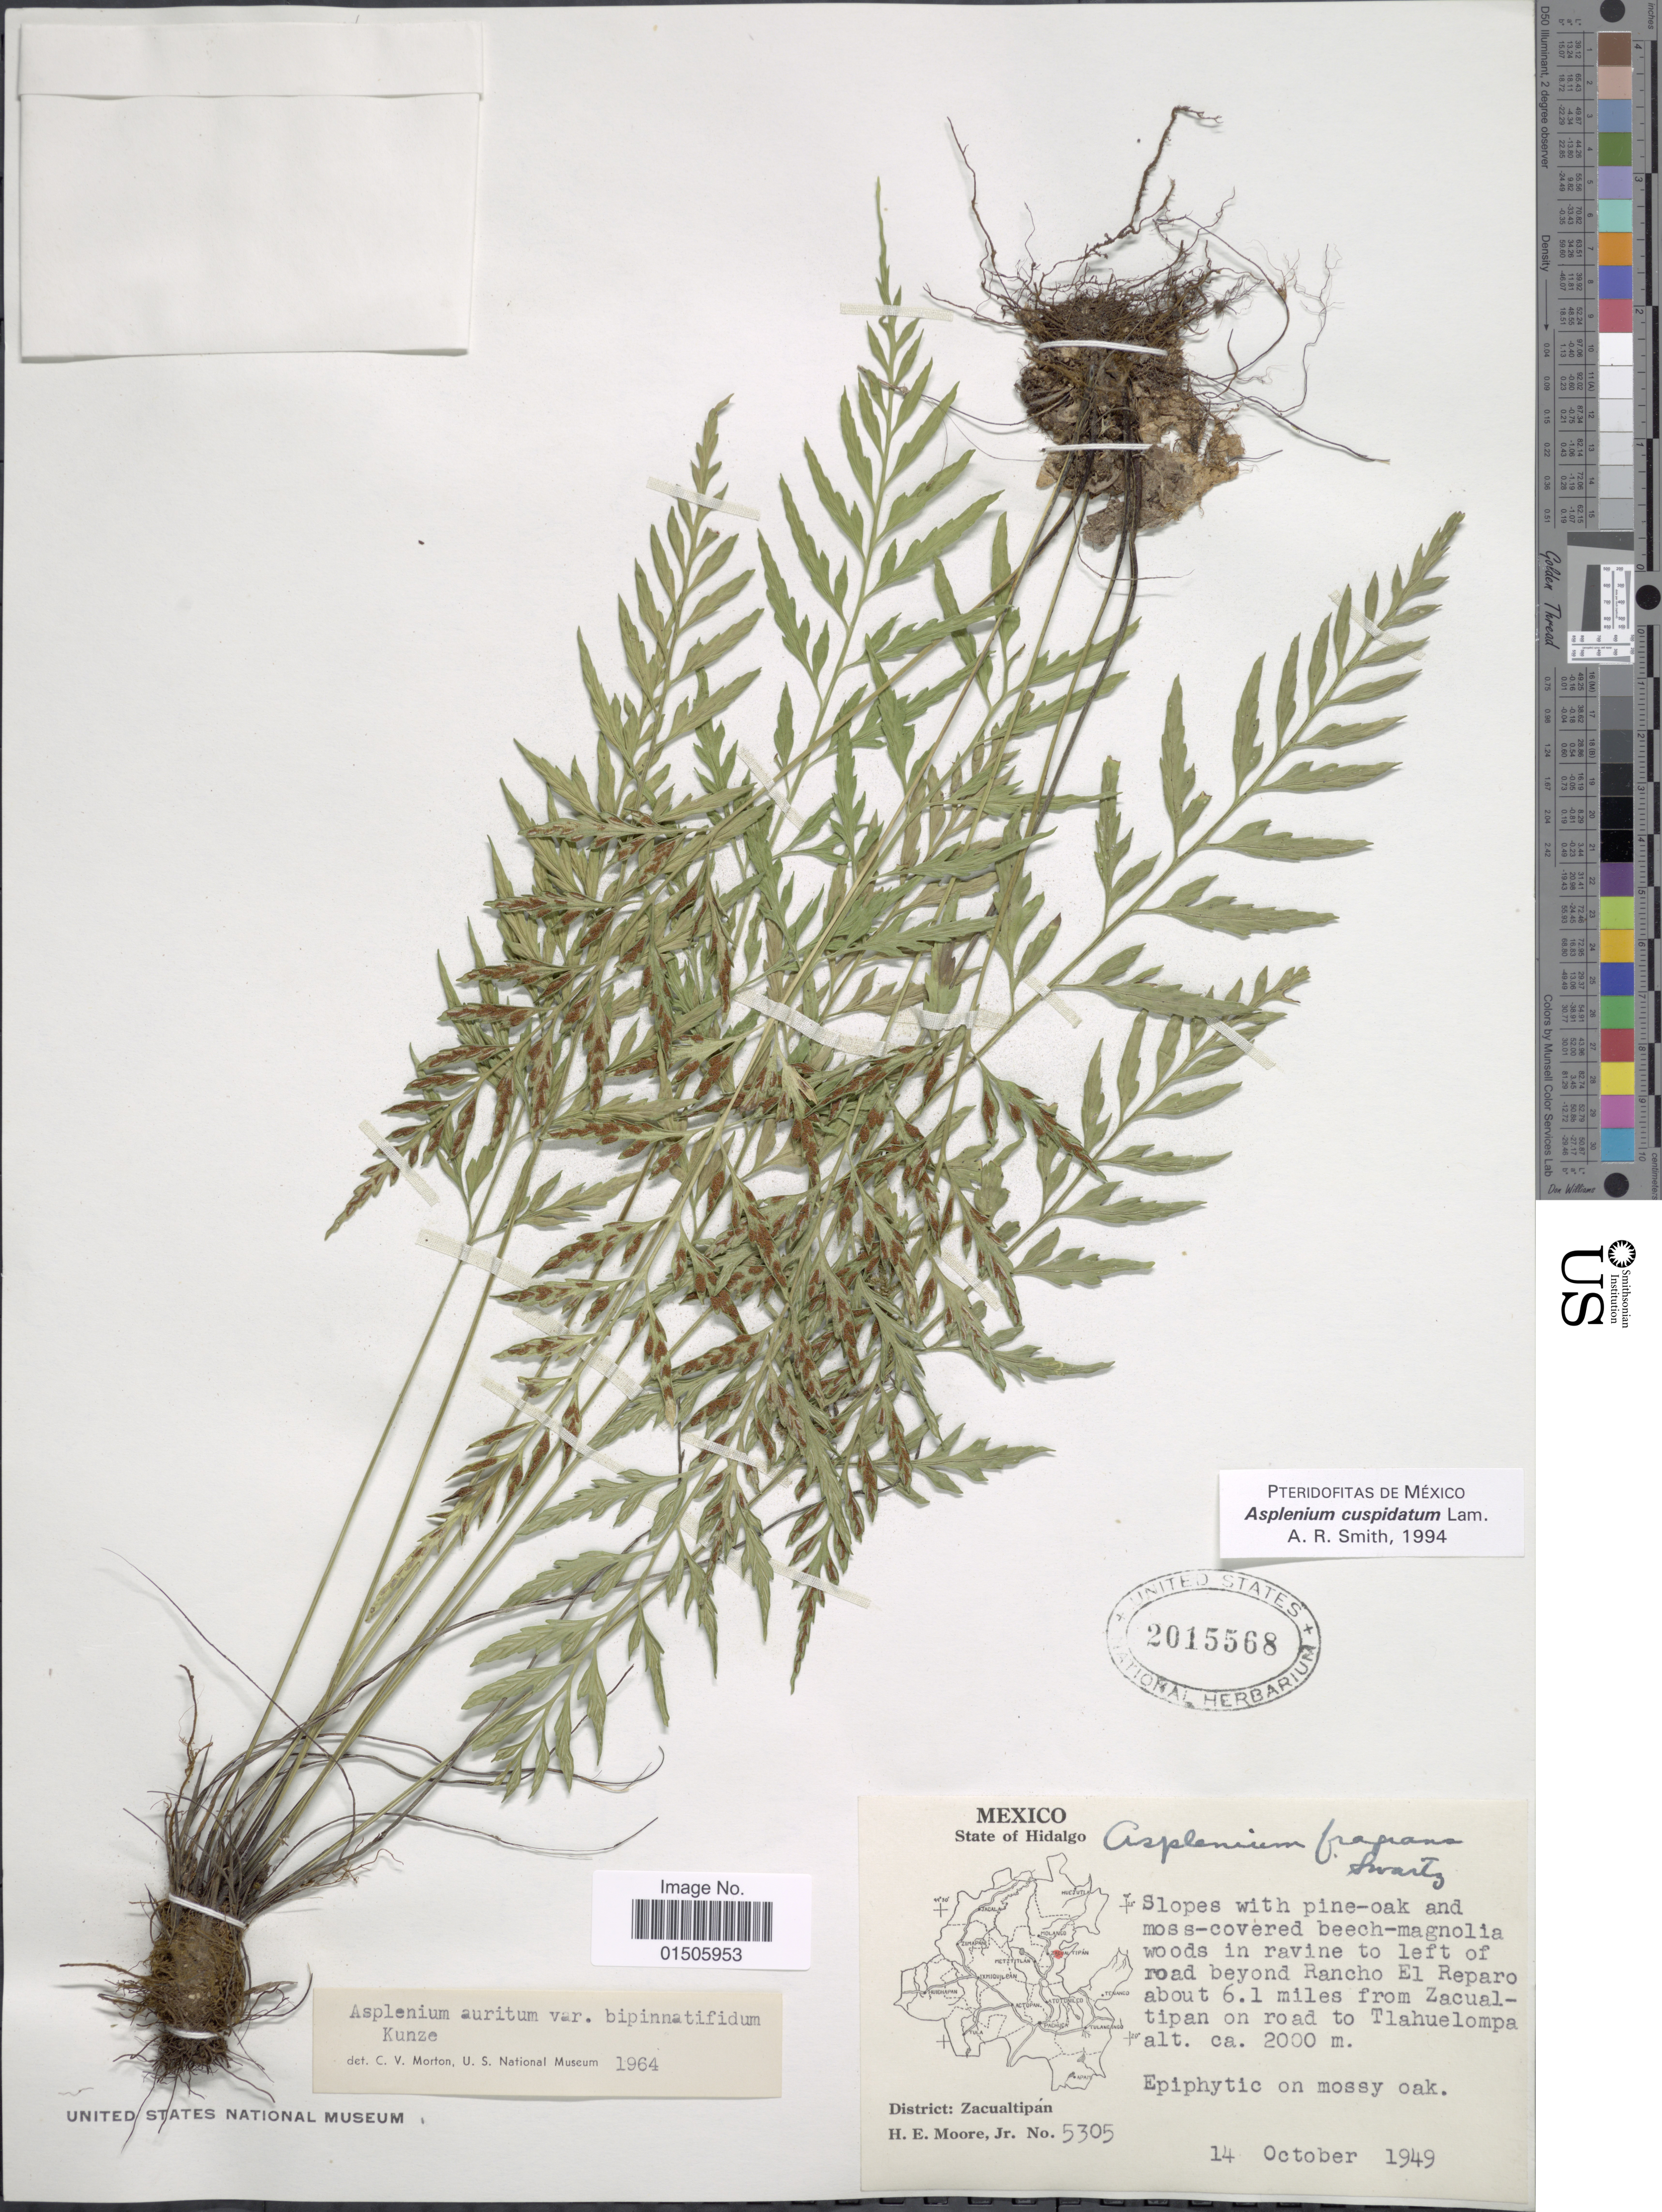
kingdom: Plantae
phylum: Tracheophyta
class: Polypodiopsida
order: Polypodiales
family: Aspleniaceae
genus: Asplenium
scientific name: Asplenium cuspidatum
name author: Lam.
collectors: H. Moore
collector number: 5305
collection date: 1949-10-14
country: Mexico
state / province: Hidalgo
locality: State of Hidalgo. In ravine to left of road beyond Rancho El Reparo about 6.1 miles from Zacualtipan on road to Tlahuelompa, Epiphytic on mossy oak, District: Zacualtipan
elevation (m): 2000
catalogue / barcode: US 2015568